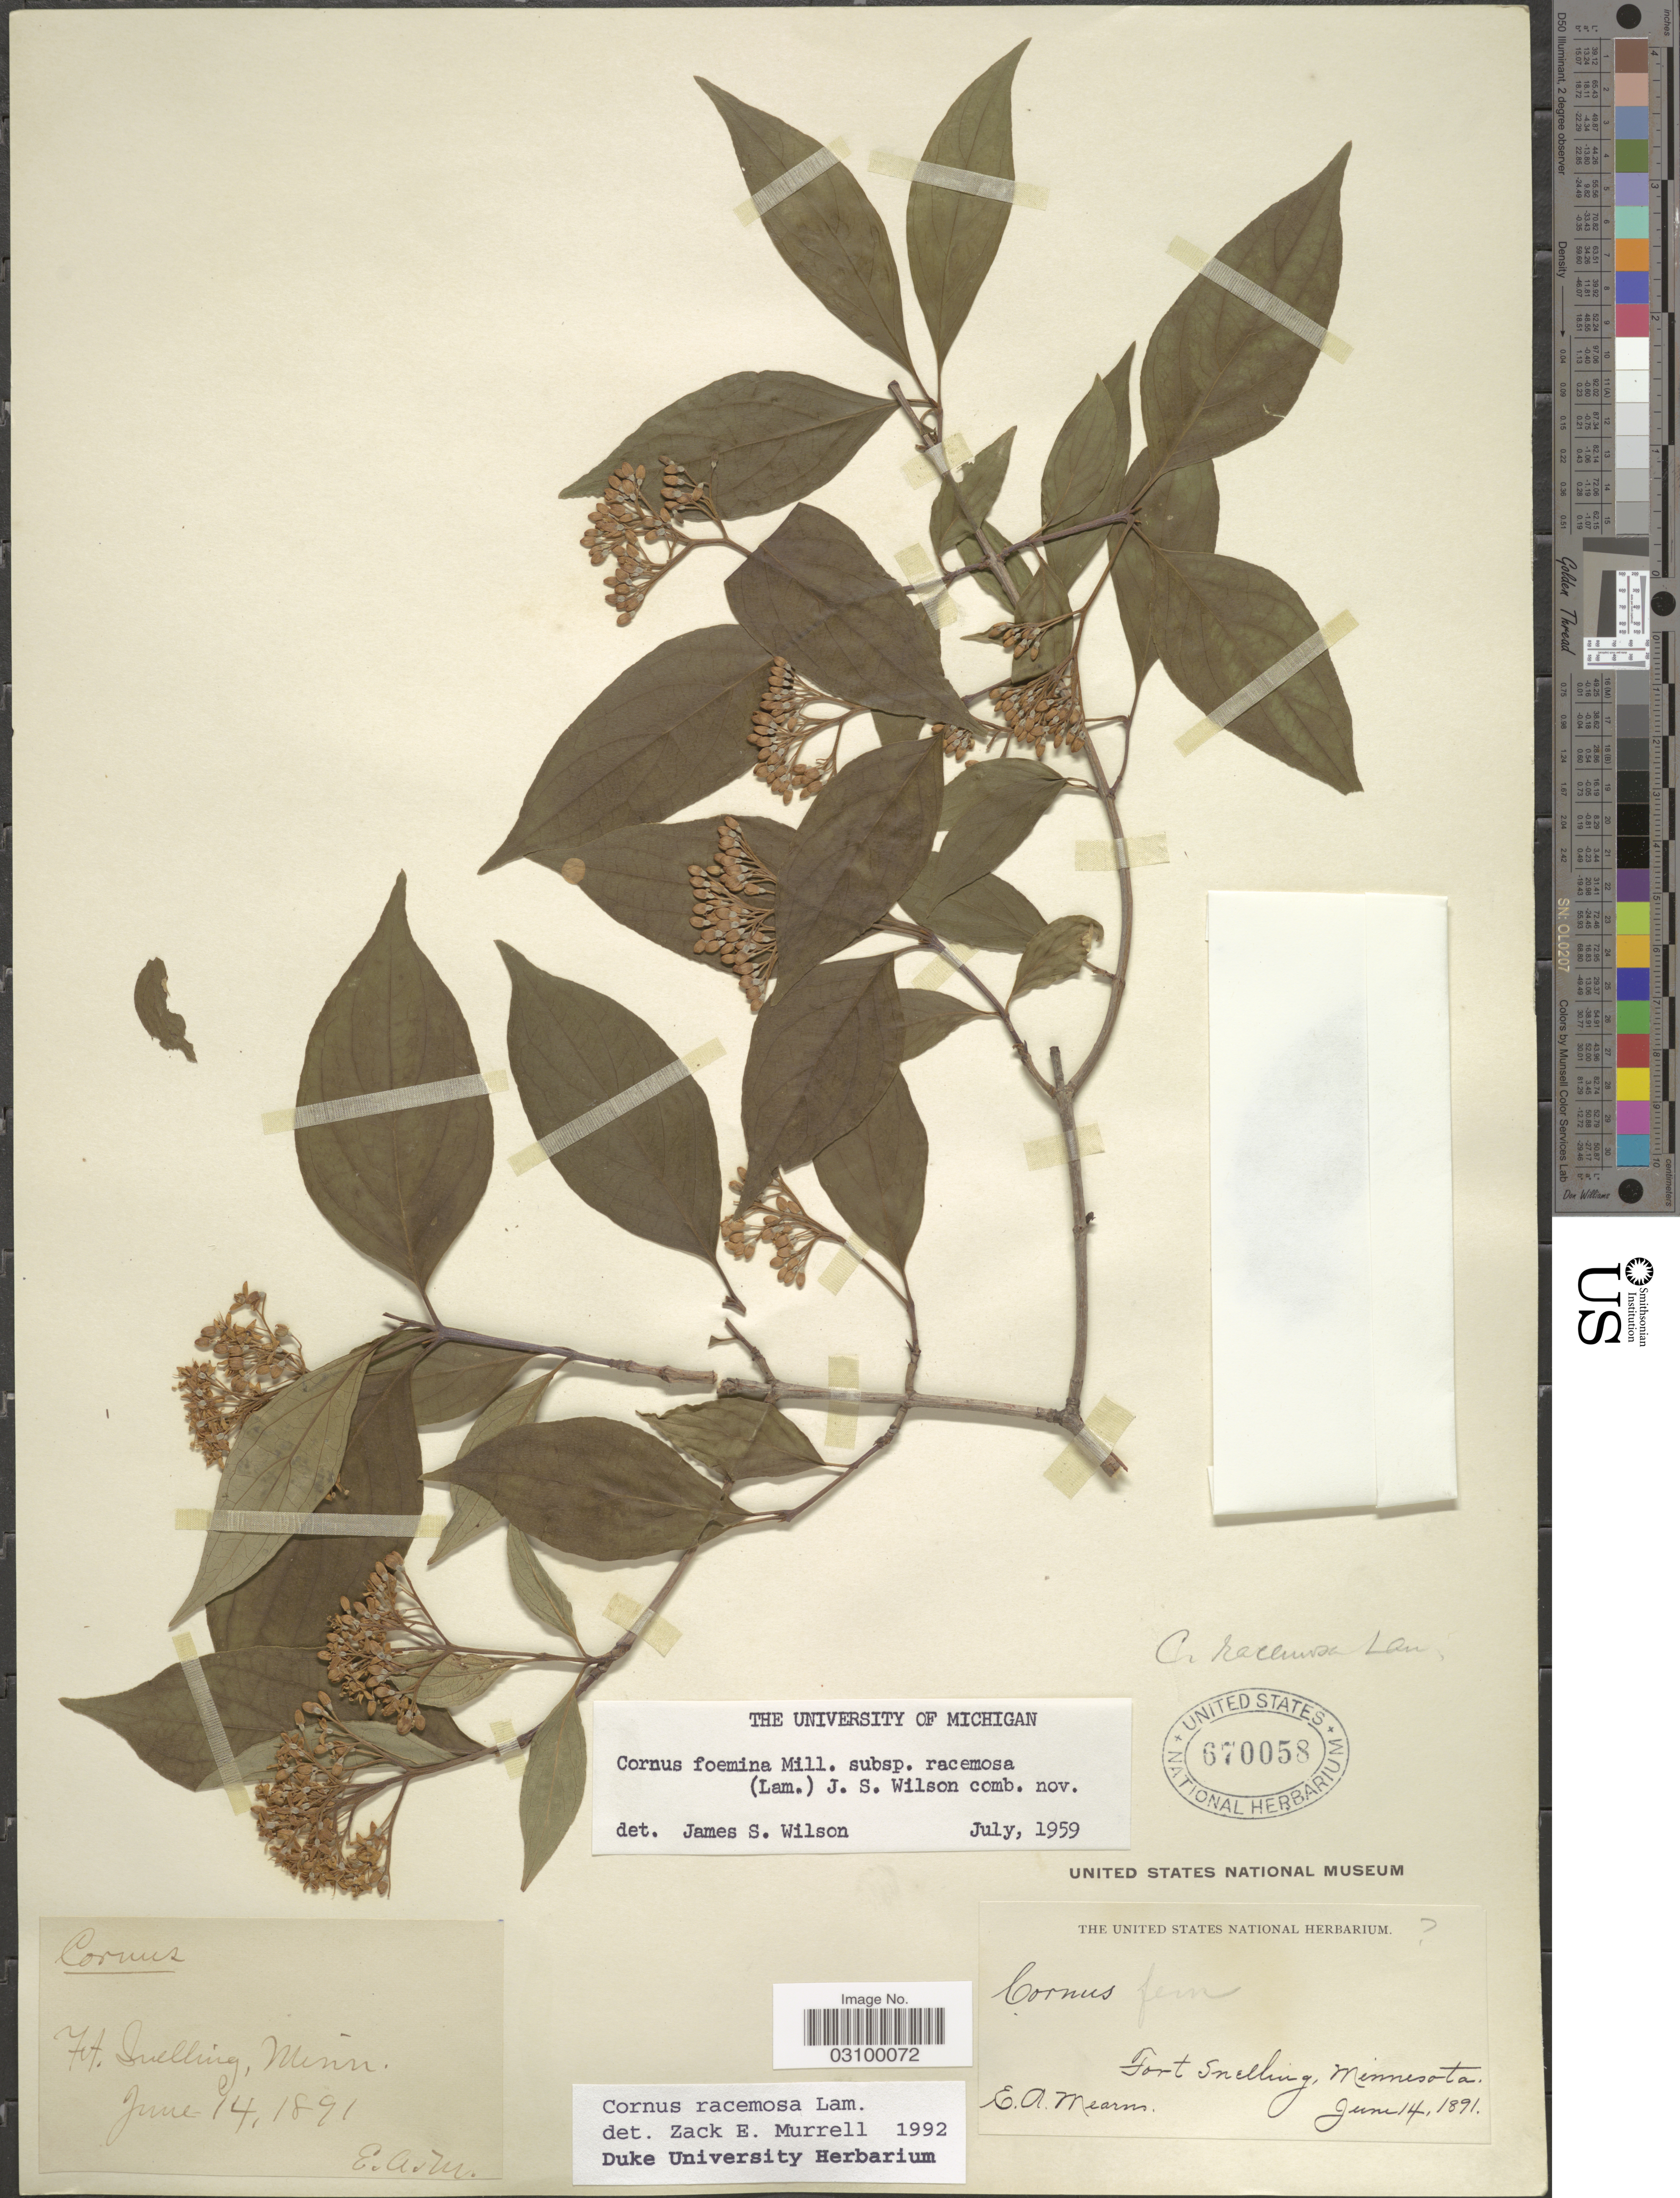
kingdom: Plantae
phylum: Tracheophyta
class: Magnoliopsida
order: Cornales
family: Cornaceae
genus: Cornus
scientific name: Cornus racemosa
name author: Lam.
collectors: E. A. Mearns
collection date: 1891-06-14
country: United States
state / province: Minnesota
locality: Fort Snelling.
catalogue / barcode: US 670058